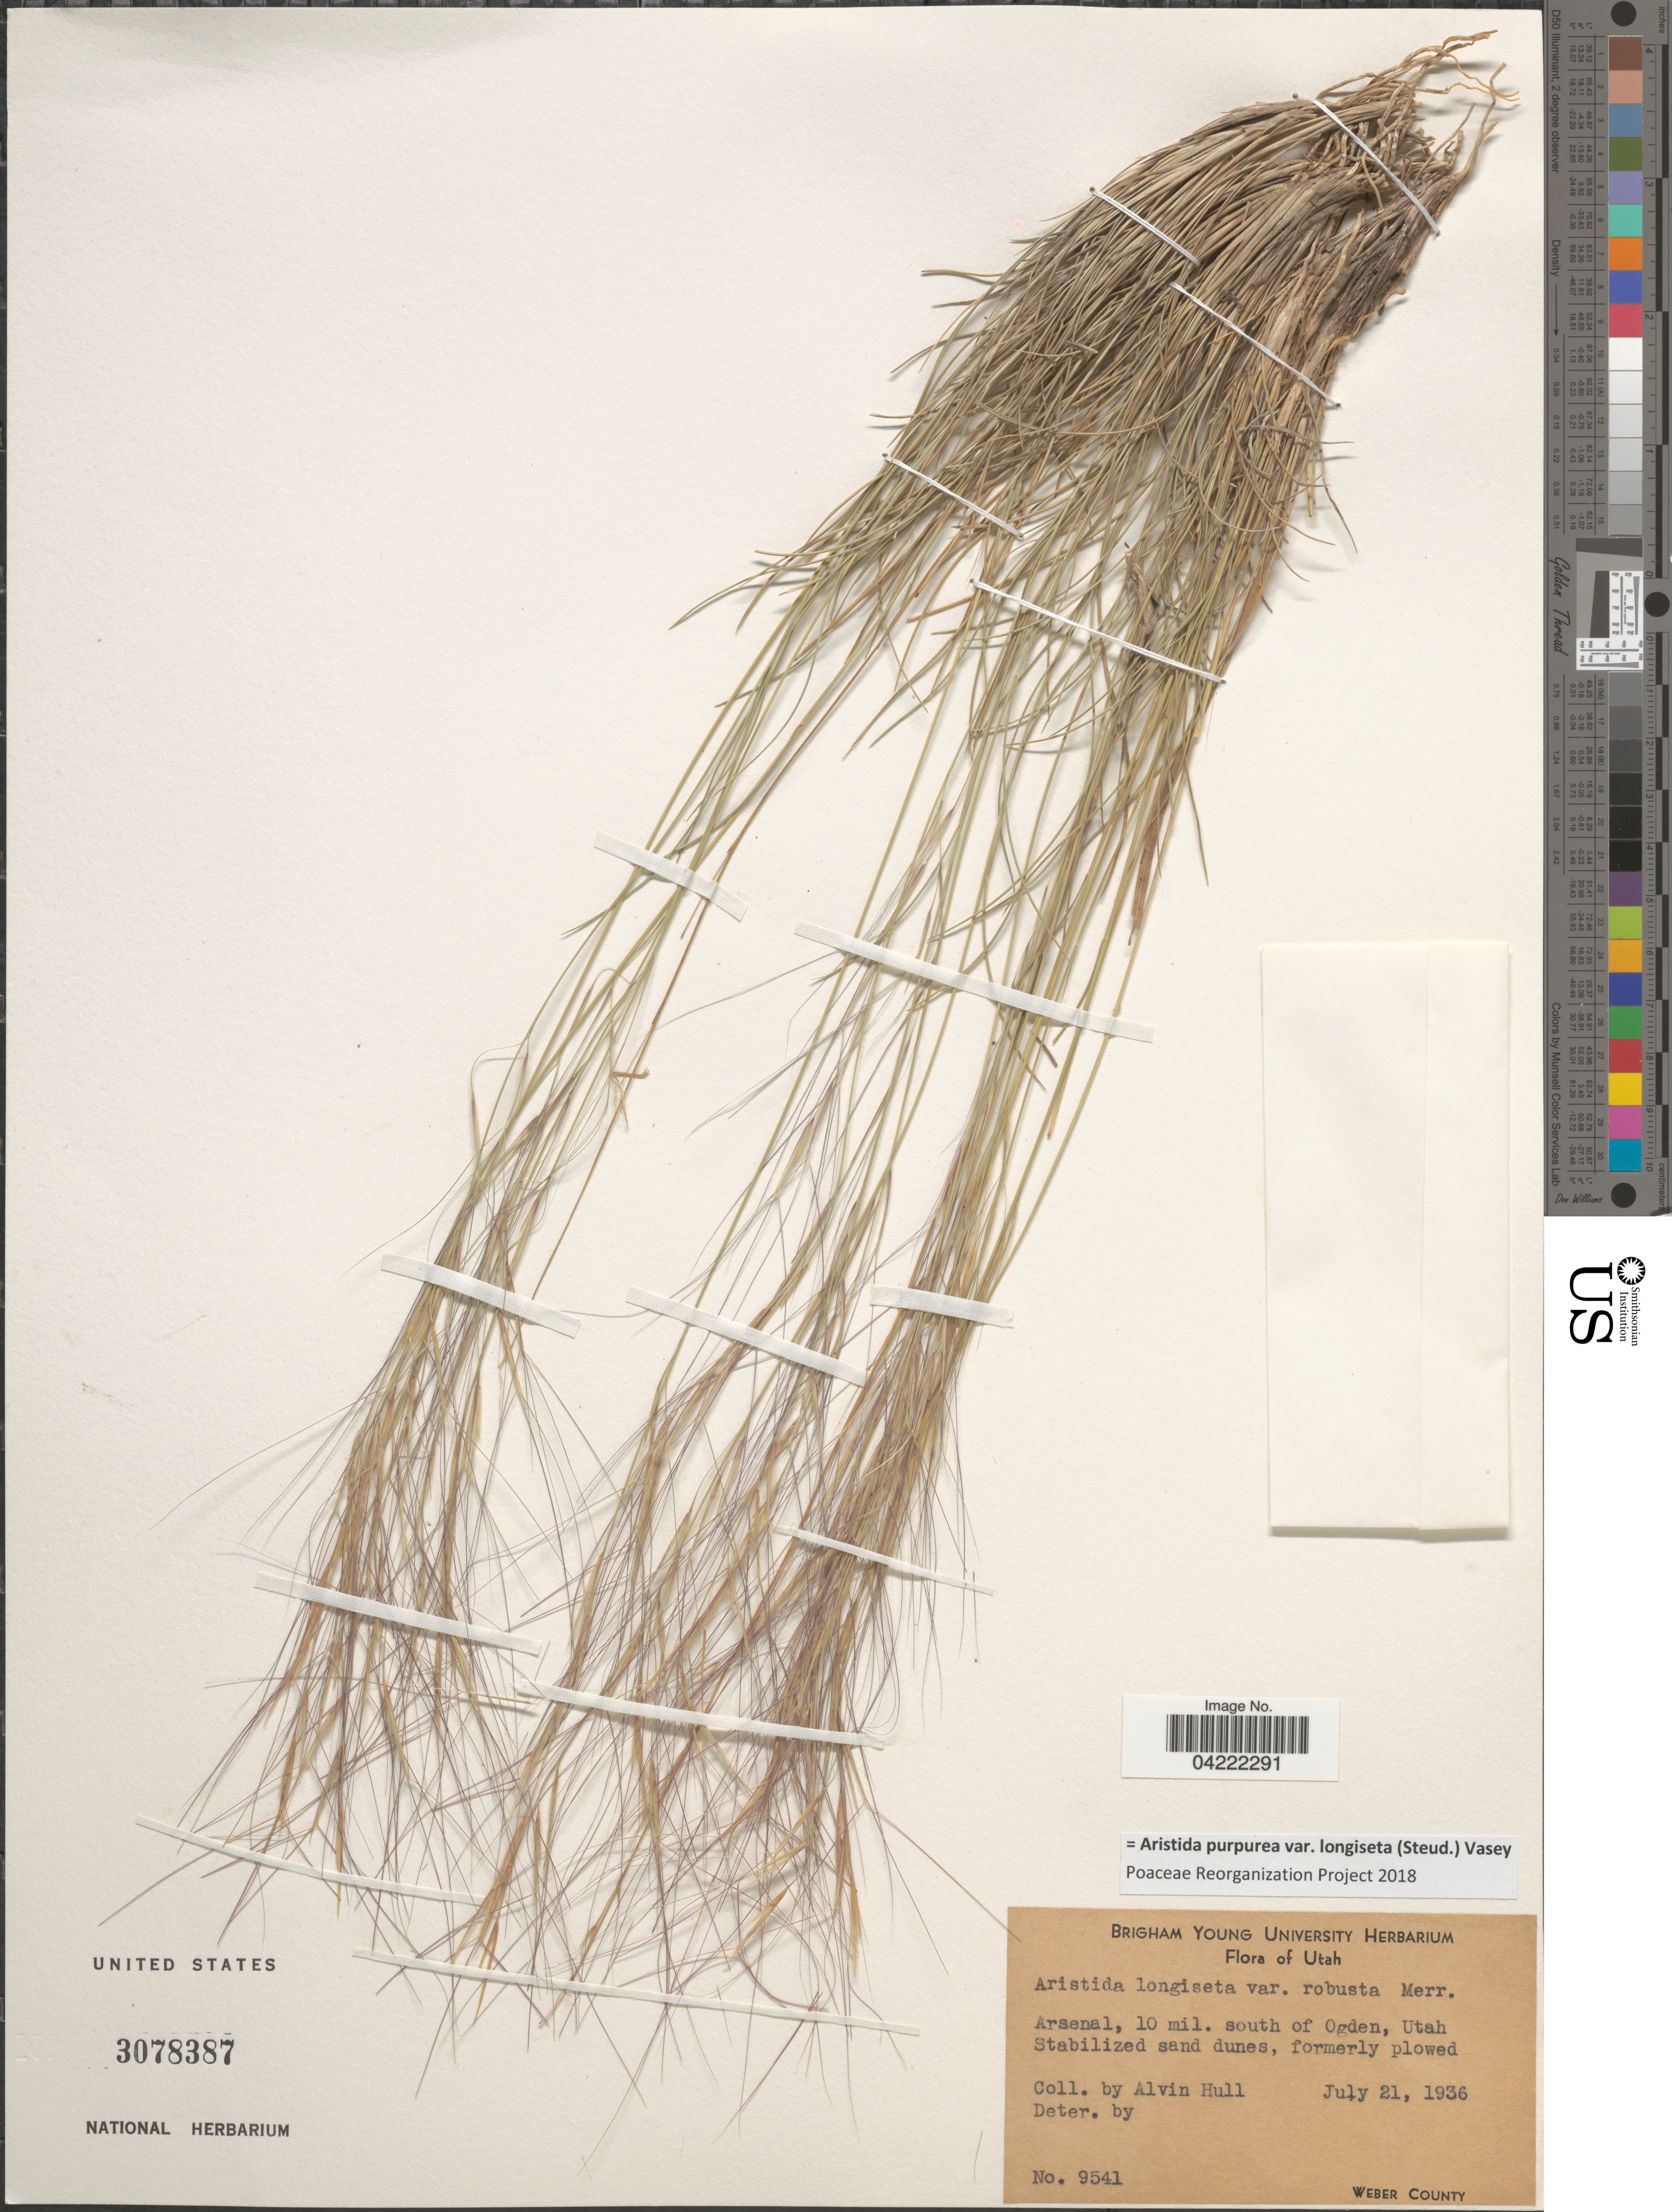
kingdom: Plantae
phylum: Tracheophyta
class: Liliopsida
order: Poales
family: Poaceae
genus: Aristida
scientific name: Aristida purpurea var. longiseta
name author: (Steud.) Vasey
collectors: A. Hull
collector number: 9541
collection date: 1936-07-21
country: United States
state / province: Utah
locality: Arsenal, 10 mil. south of Ogden. Weber County.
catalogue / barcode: US 3078387